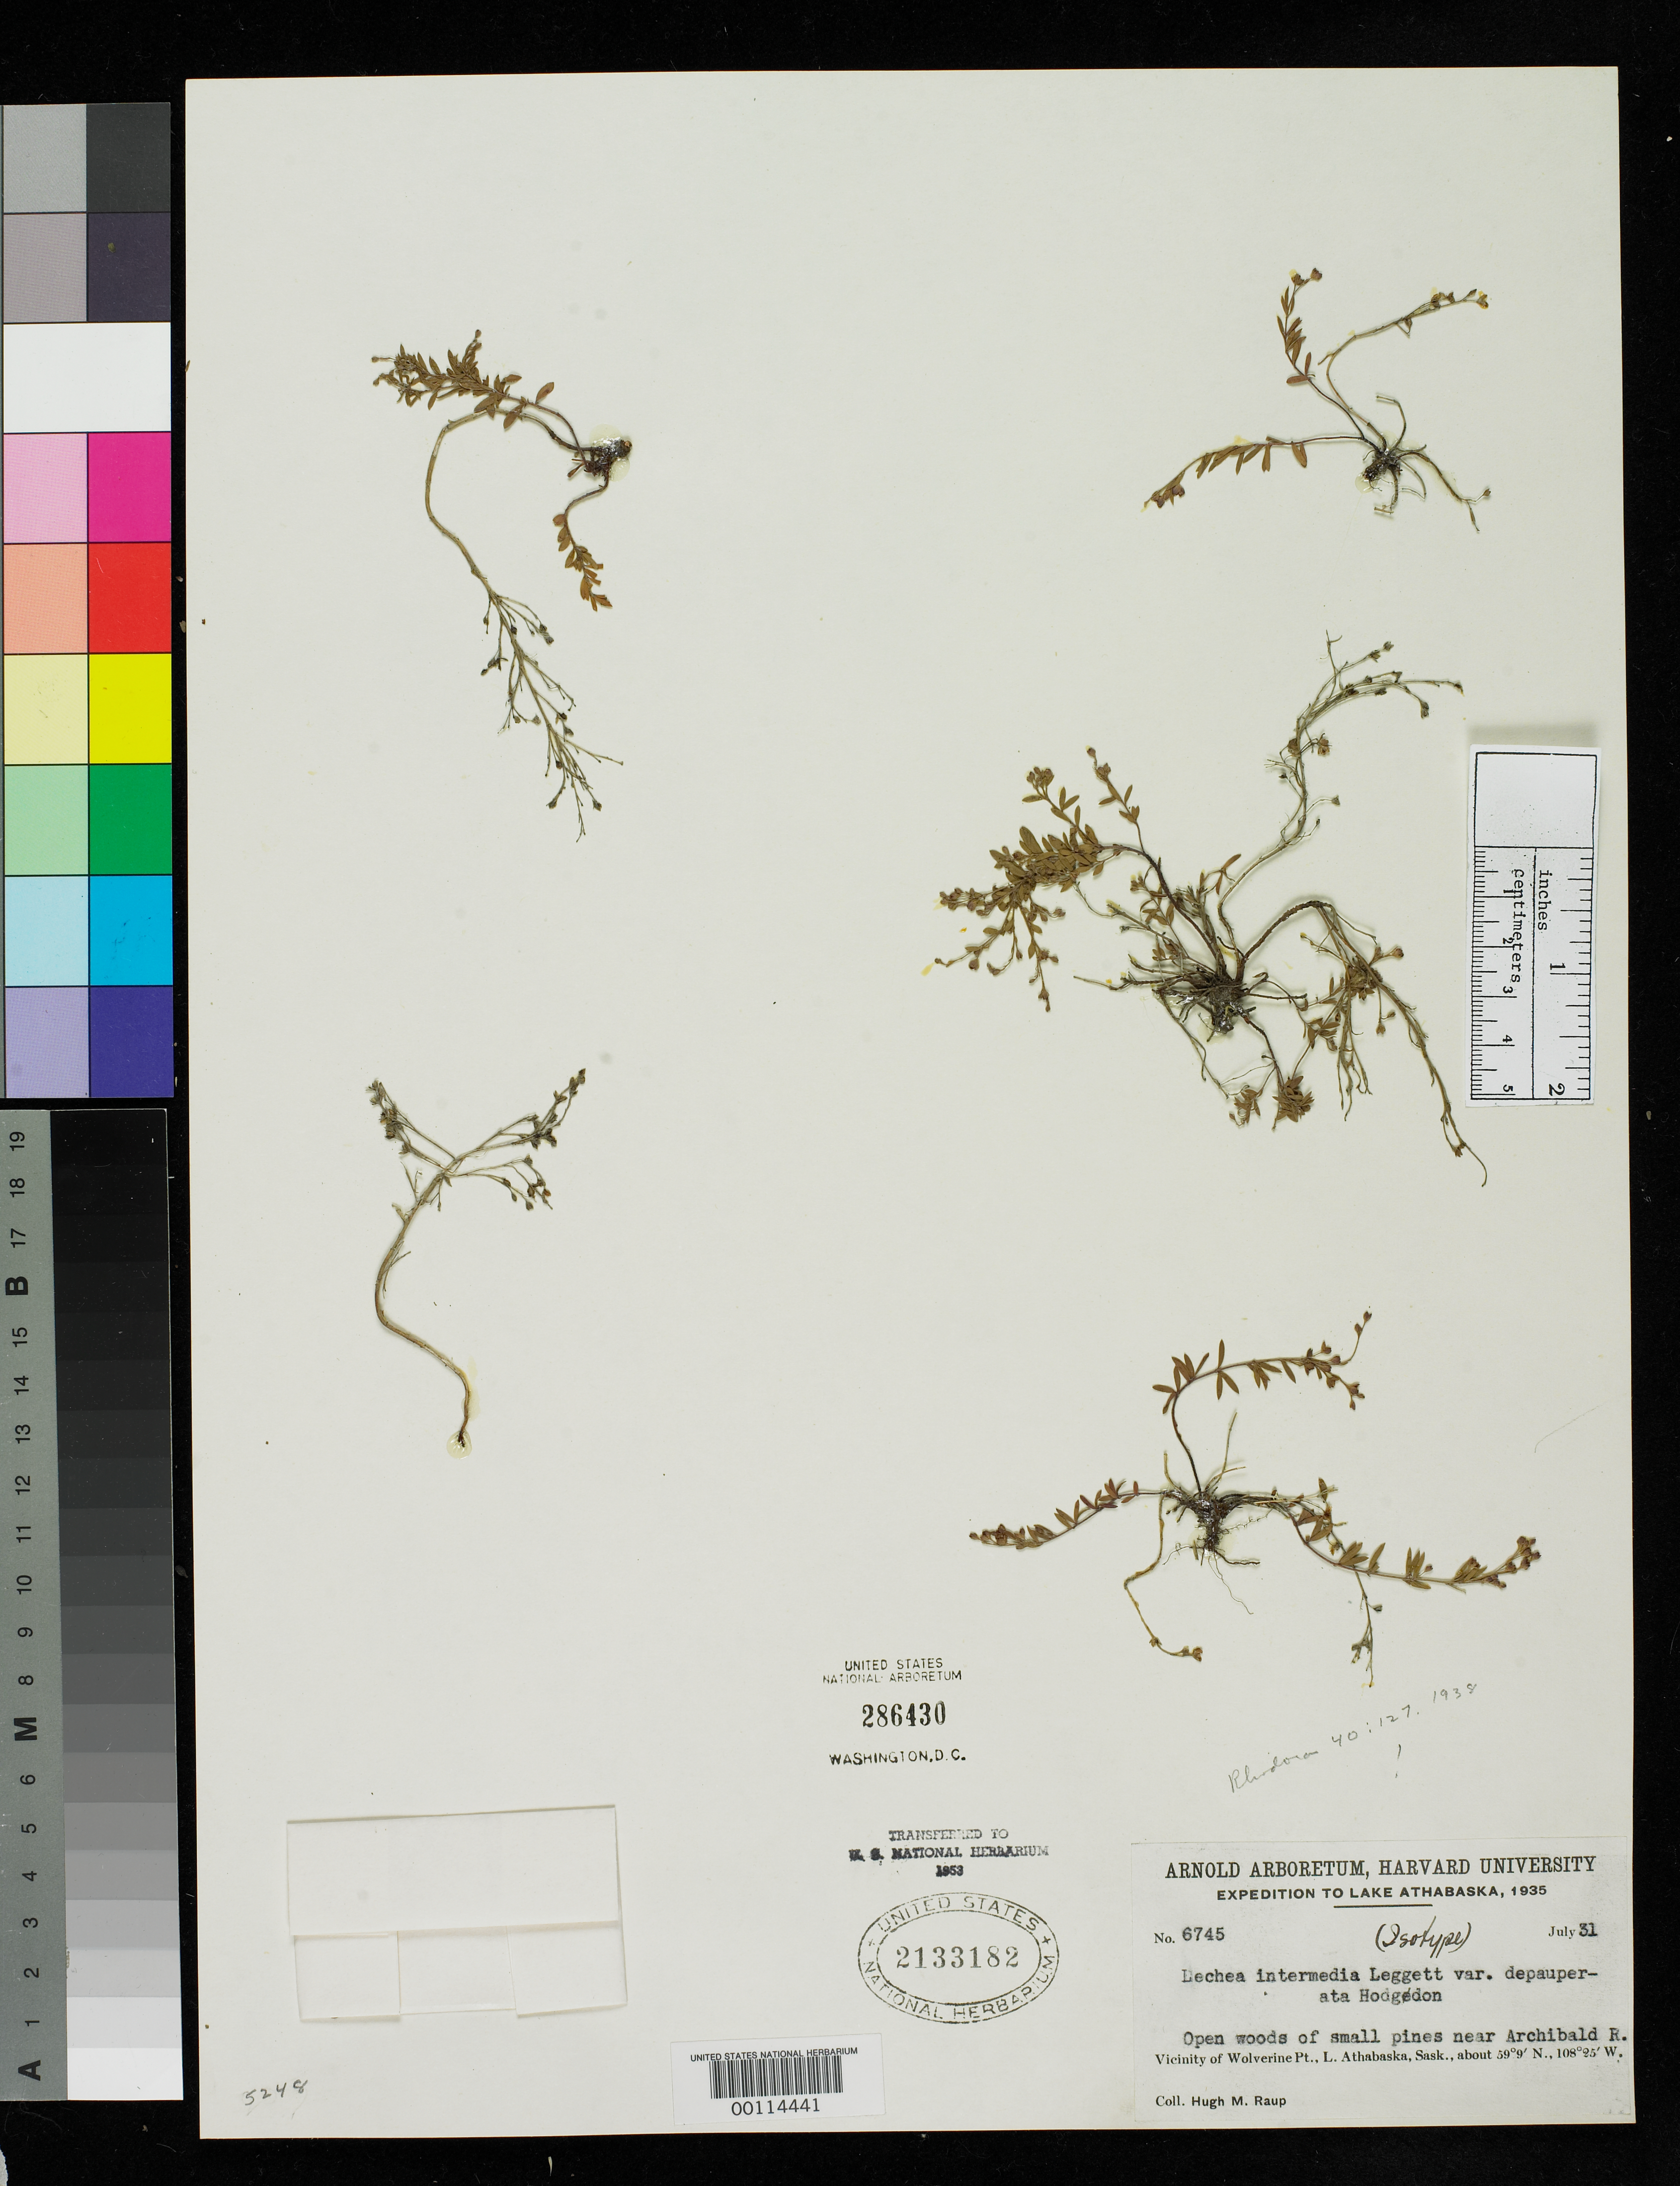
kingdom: Plantae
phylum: Tracheophyta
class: Magnoliopsida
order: Malvales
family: Cistaceae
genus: Lechea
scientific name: Lechea intermedia var. depauperata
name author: Hodgdon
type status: Isotype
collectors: H. Raup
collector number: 6745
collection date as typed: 31 Jul 1935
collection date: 1935-07-31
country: Canada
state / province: Saskatchewan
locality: Near Archibald River, S of Lake Athabasca.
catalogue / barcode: US 2133182